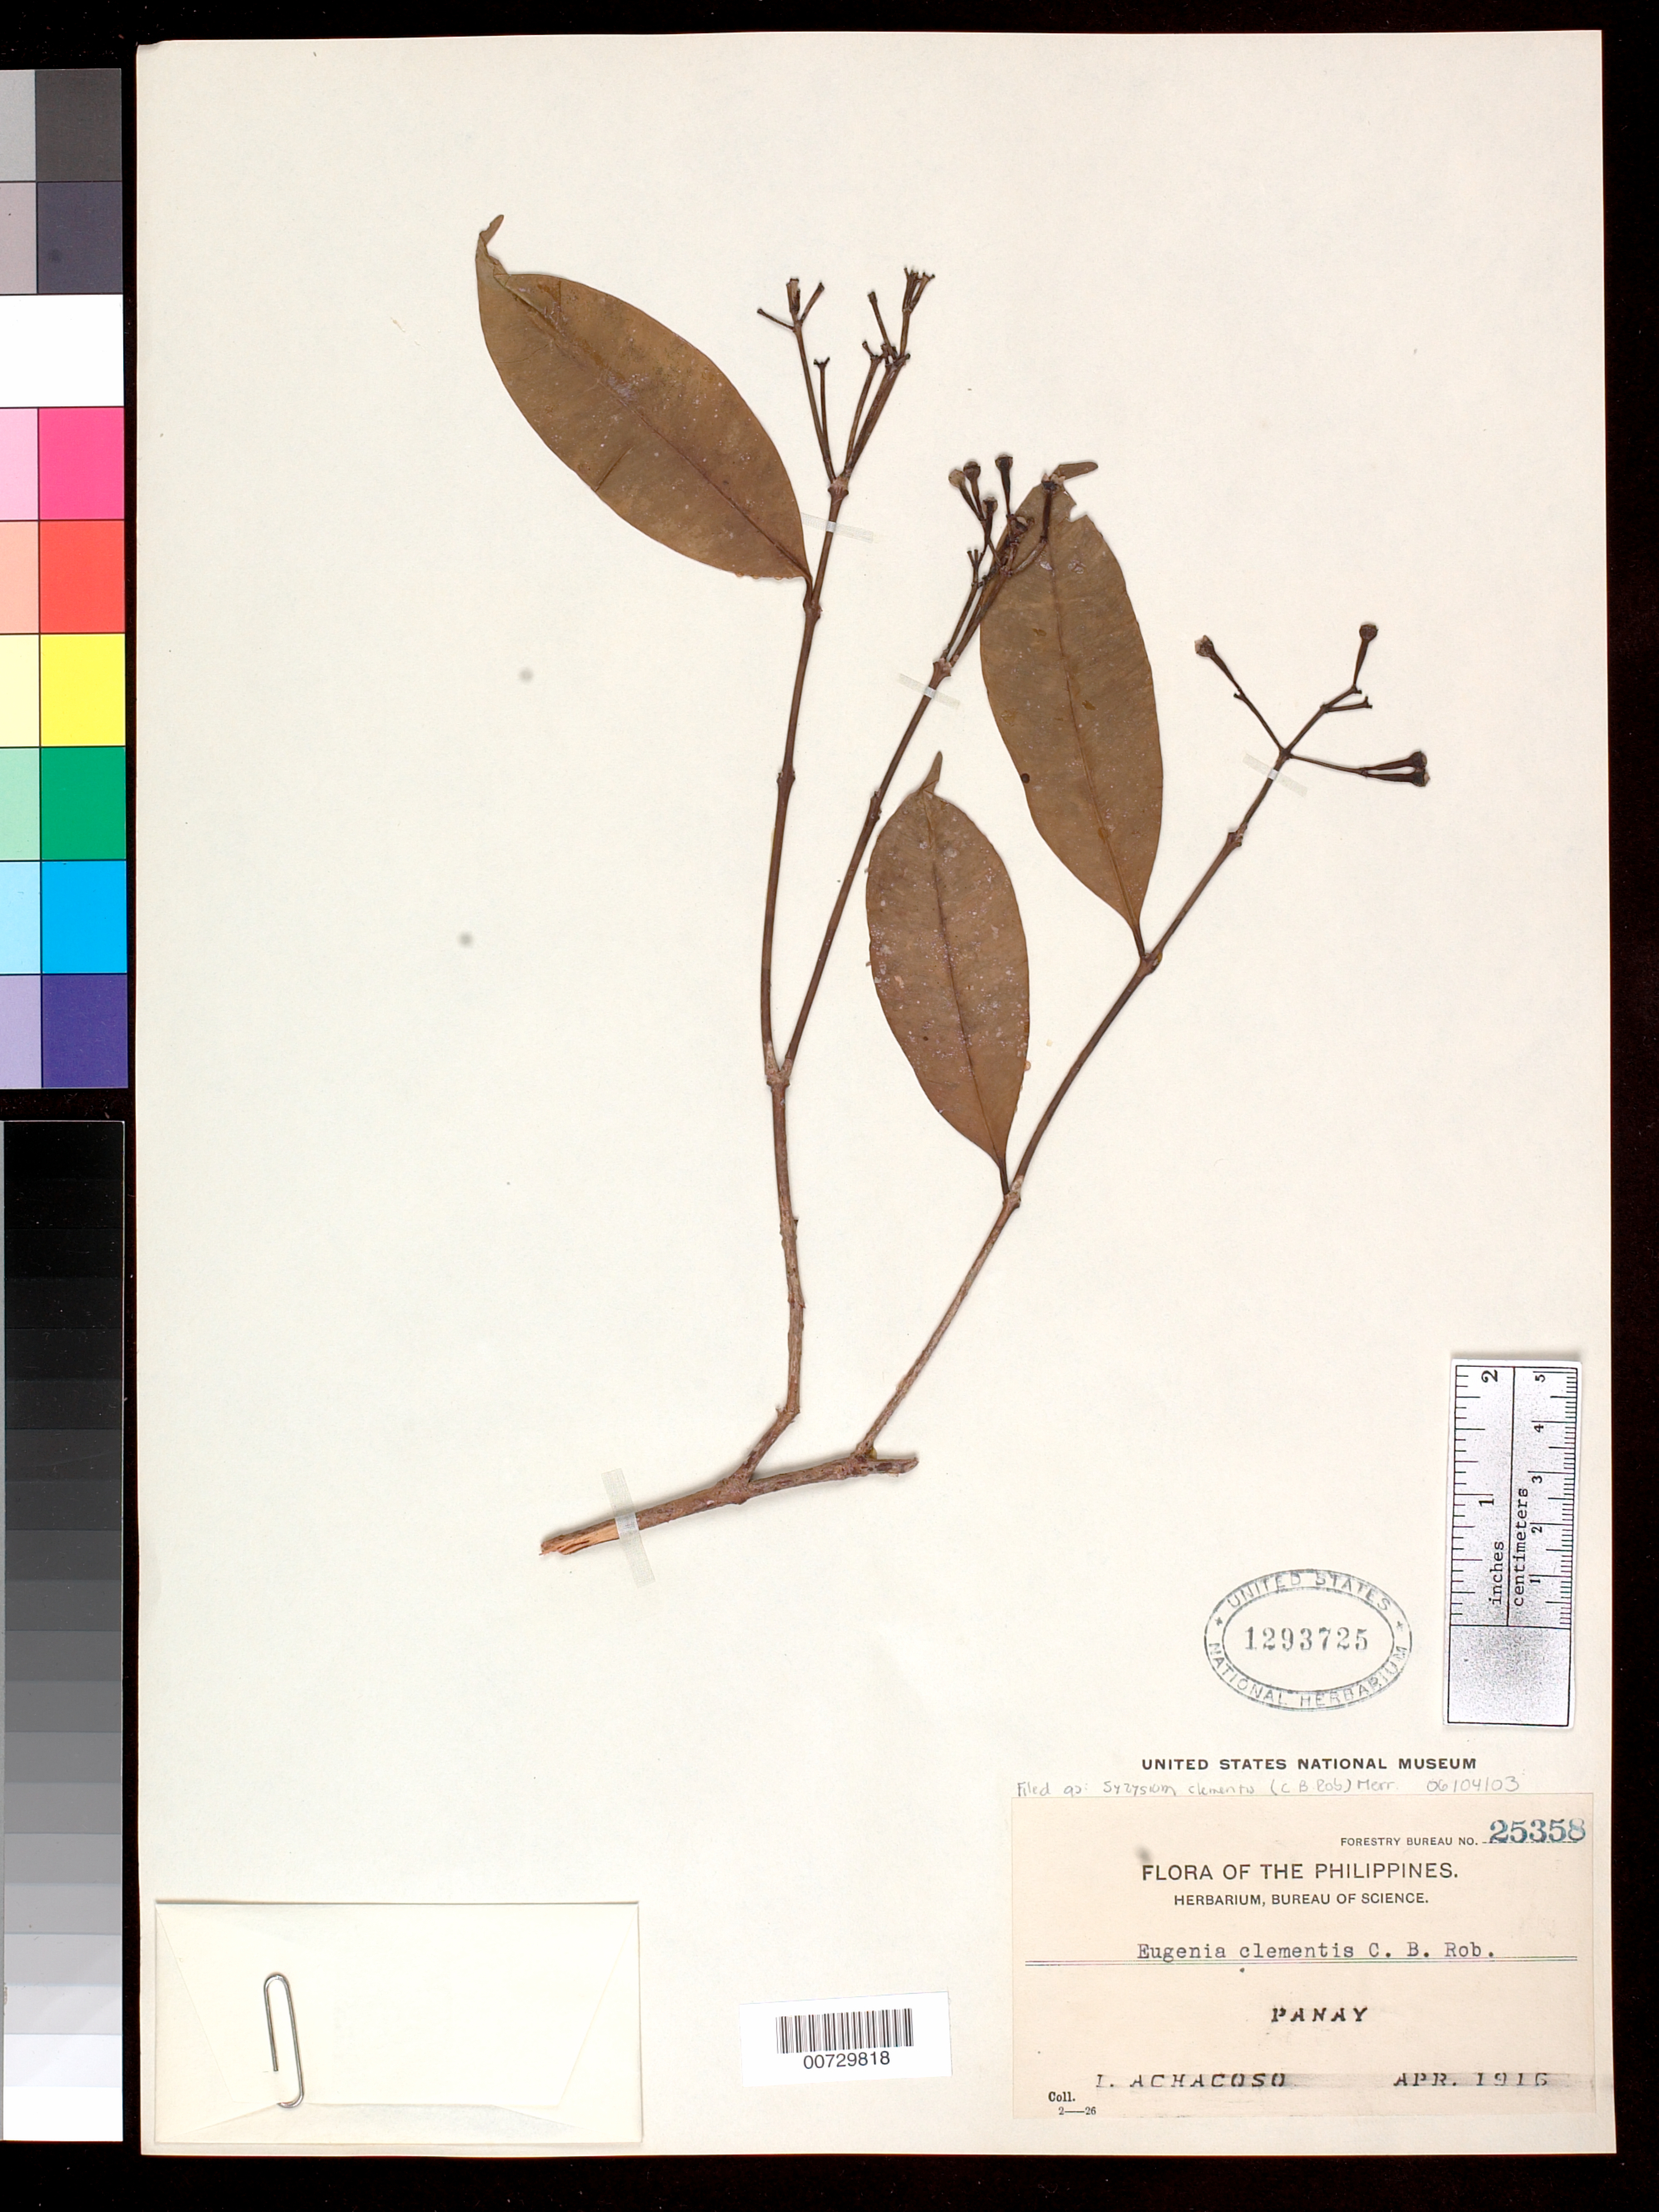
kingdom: Plantae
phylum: Tracheophyta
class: Magnoliopsida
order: Myrtales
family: Myrtaceae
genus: Syzygium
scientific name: Syzygium clementis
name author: (C.B. Rob.) Merr.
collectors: I. Achacoso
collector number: For.Bur.25358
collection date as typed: Apr 1916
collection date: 1916-04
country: Philippines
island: Panay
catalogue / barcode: US 1293725